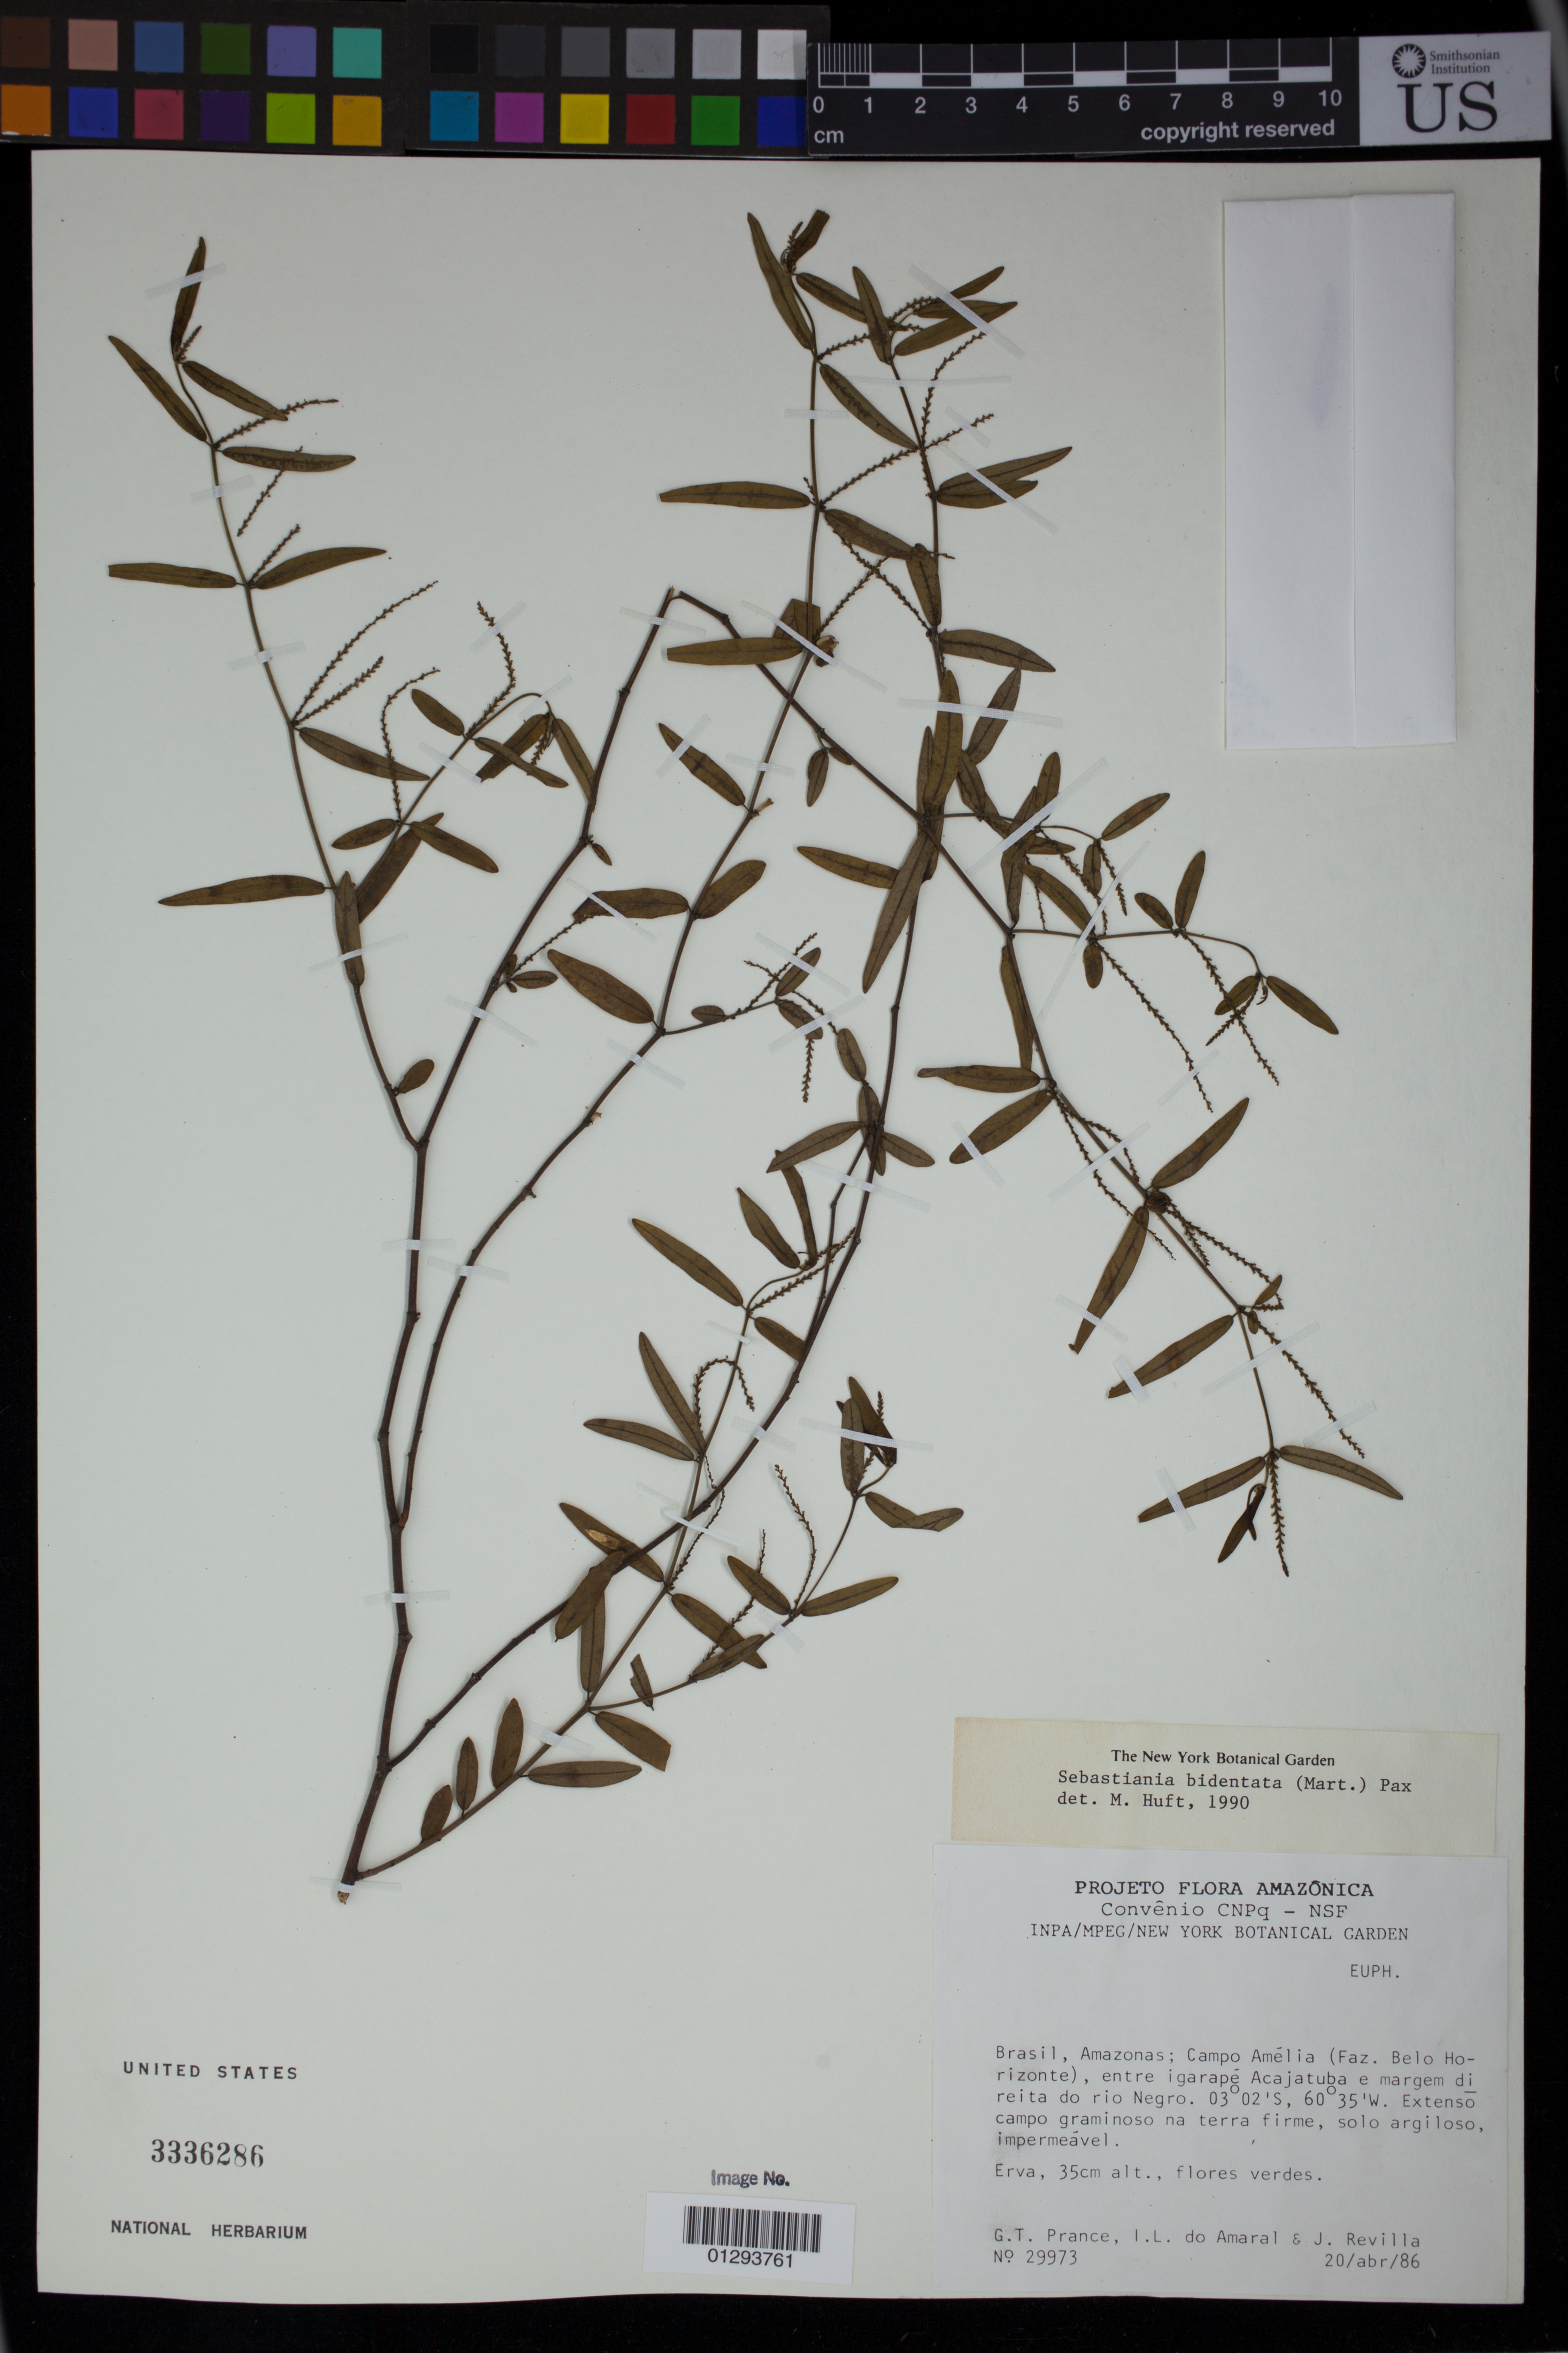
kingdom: Plantae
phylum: Tracheophyta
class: Magnoliopsida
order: Malpighiales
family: Euphorbiaceae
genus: Sebastiania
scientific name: Sebastiania bidentata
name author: (Mart. & Zucc.) Pax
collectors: G. T. Prance, I. L. Amaral & J. Revilla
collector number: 29973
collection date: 1986-04-20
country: Brazil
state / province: Amazonas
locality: Campo Amelia (Faz. Belo Horizonte), entre igarapé Acajatuba e margem di reita do rio Negro.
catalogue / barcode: US 3336286